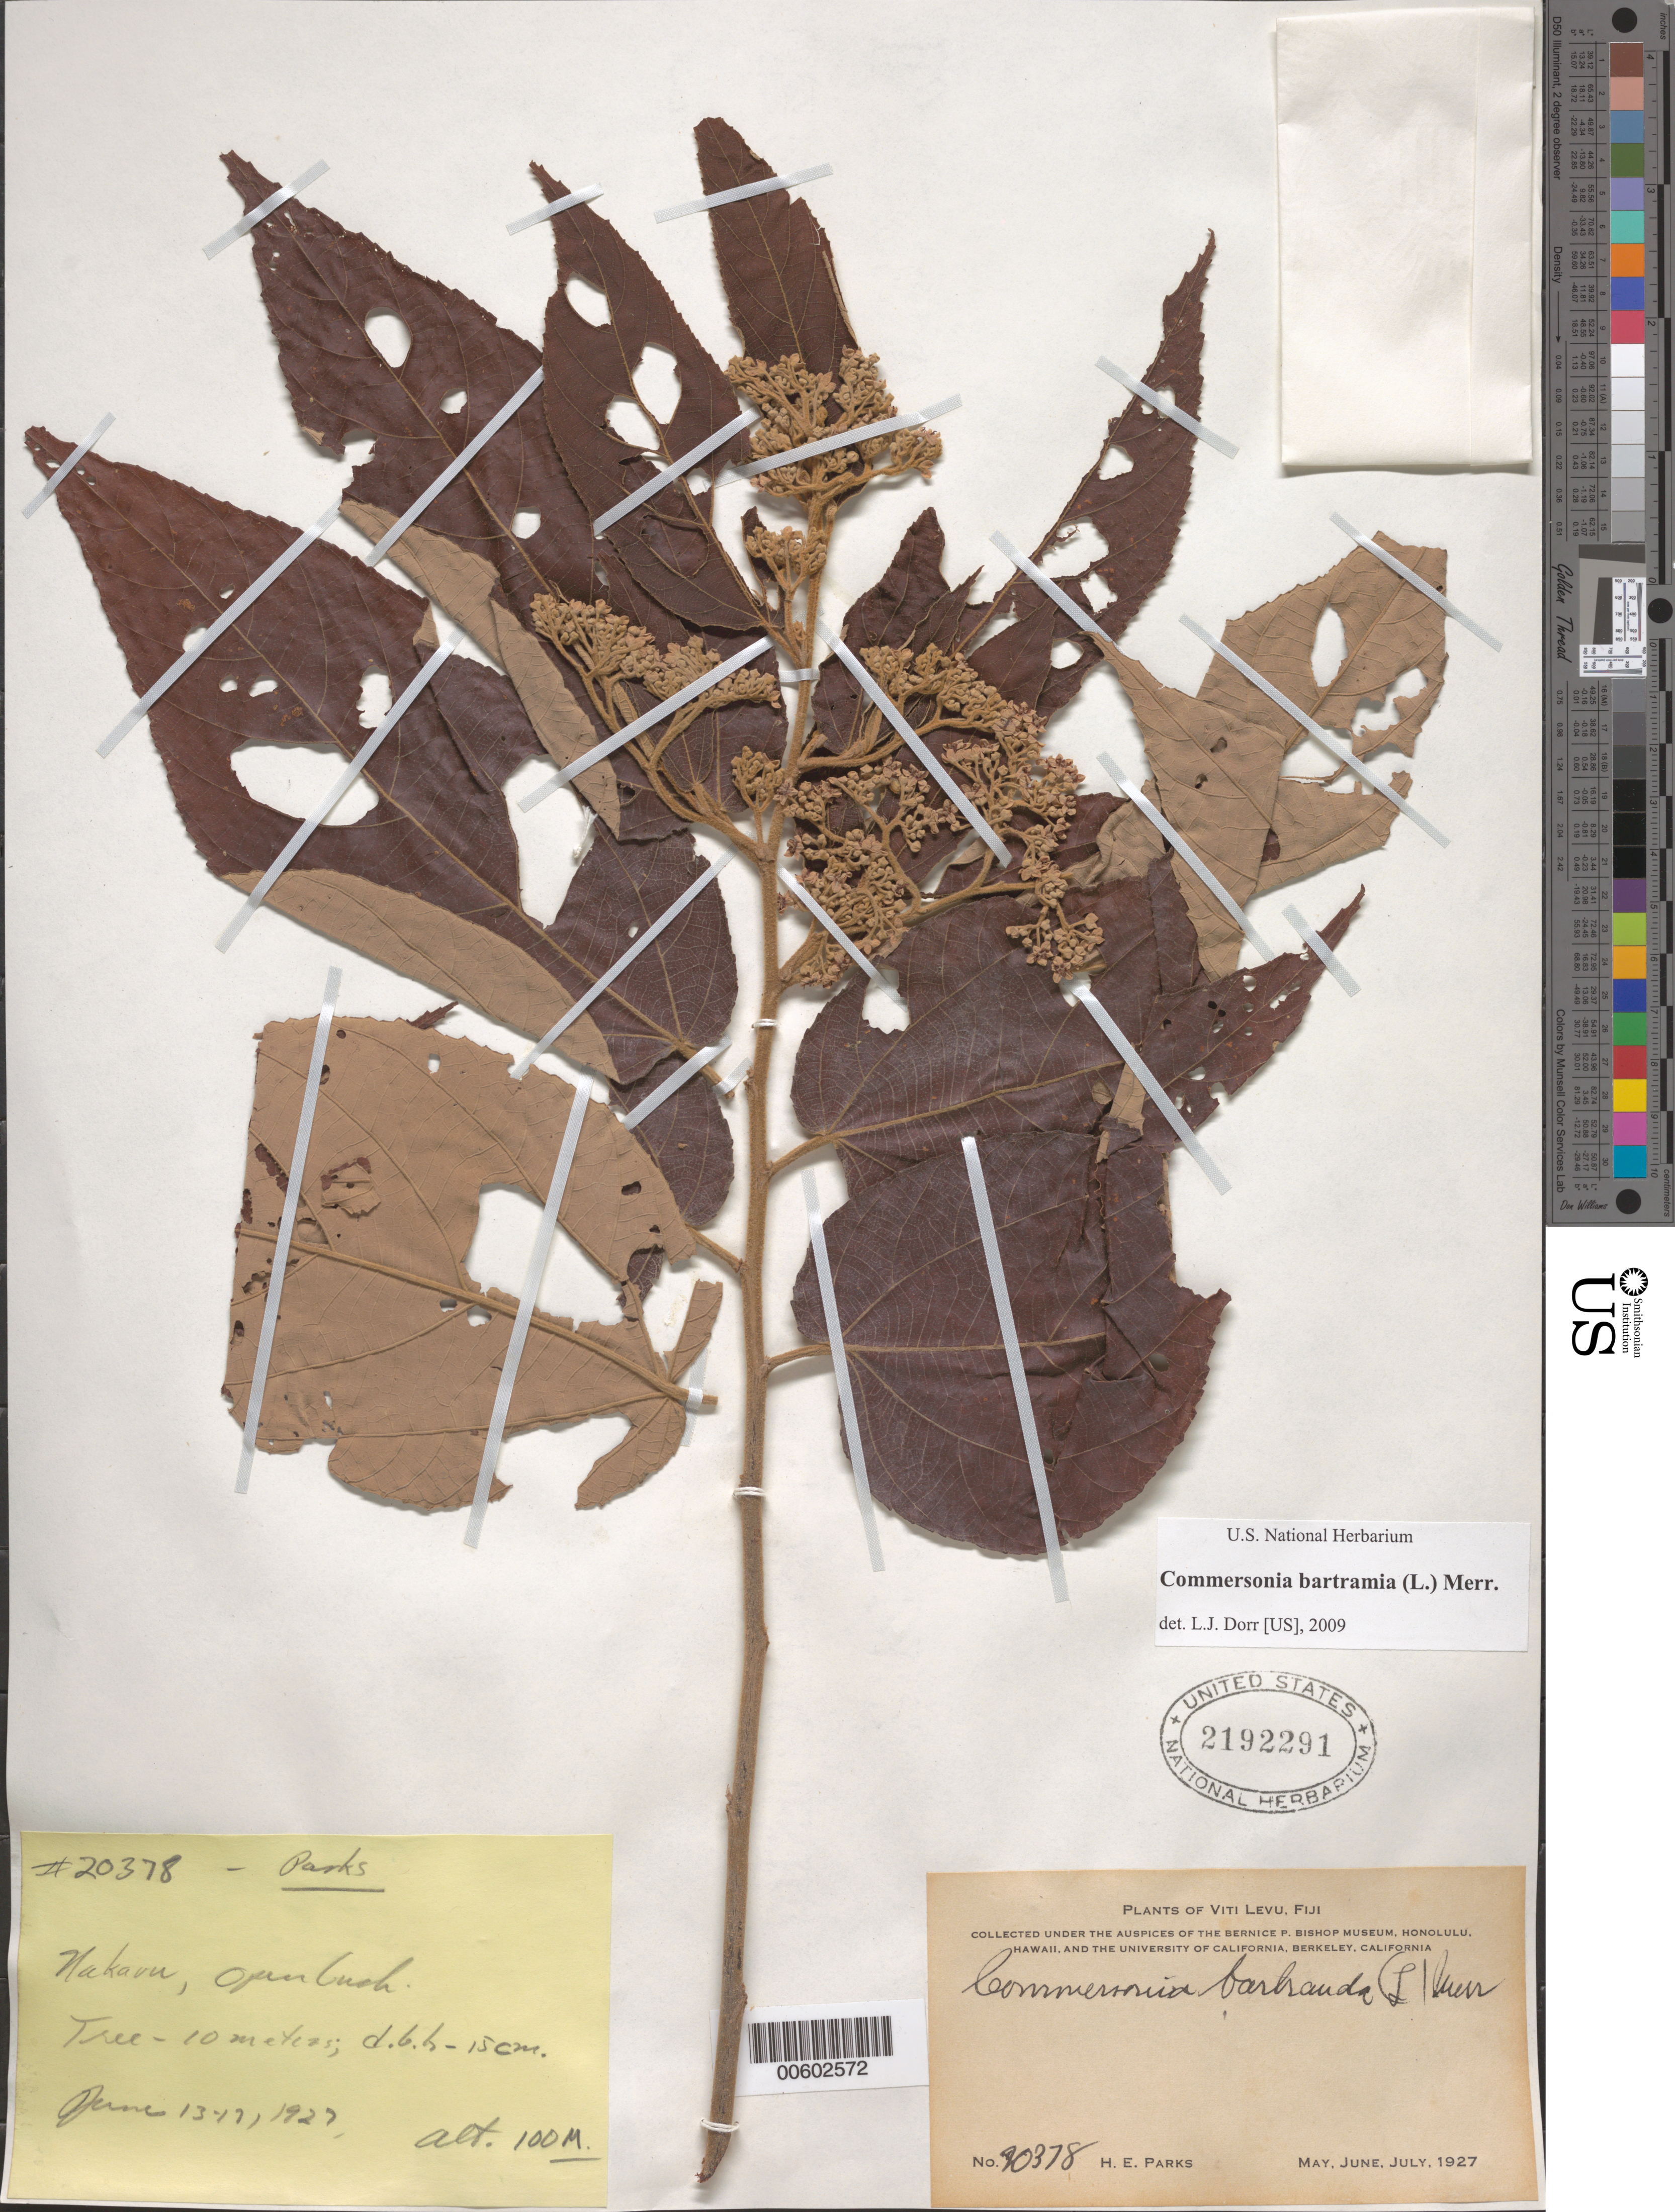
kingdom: Plantae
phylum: Tracheophyta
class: Magnoliopsida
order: Malvales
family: Malvaceae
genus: Commersonia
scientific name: Commersonia bartramia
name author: (L.) Merr.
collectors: H. E. Parks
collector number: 30378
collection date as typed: May 1927 to -- Jul 1927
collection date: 1927-05/1927-07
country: Fiji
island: Viti Levu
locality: Nakaru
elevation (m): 100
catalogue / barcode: US 2192291